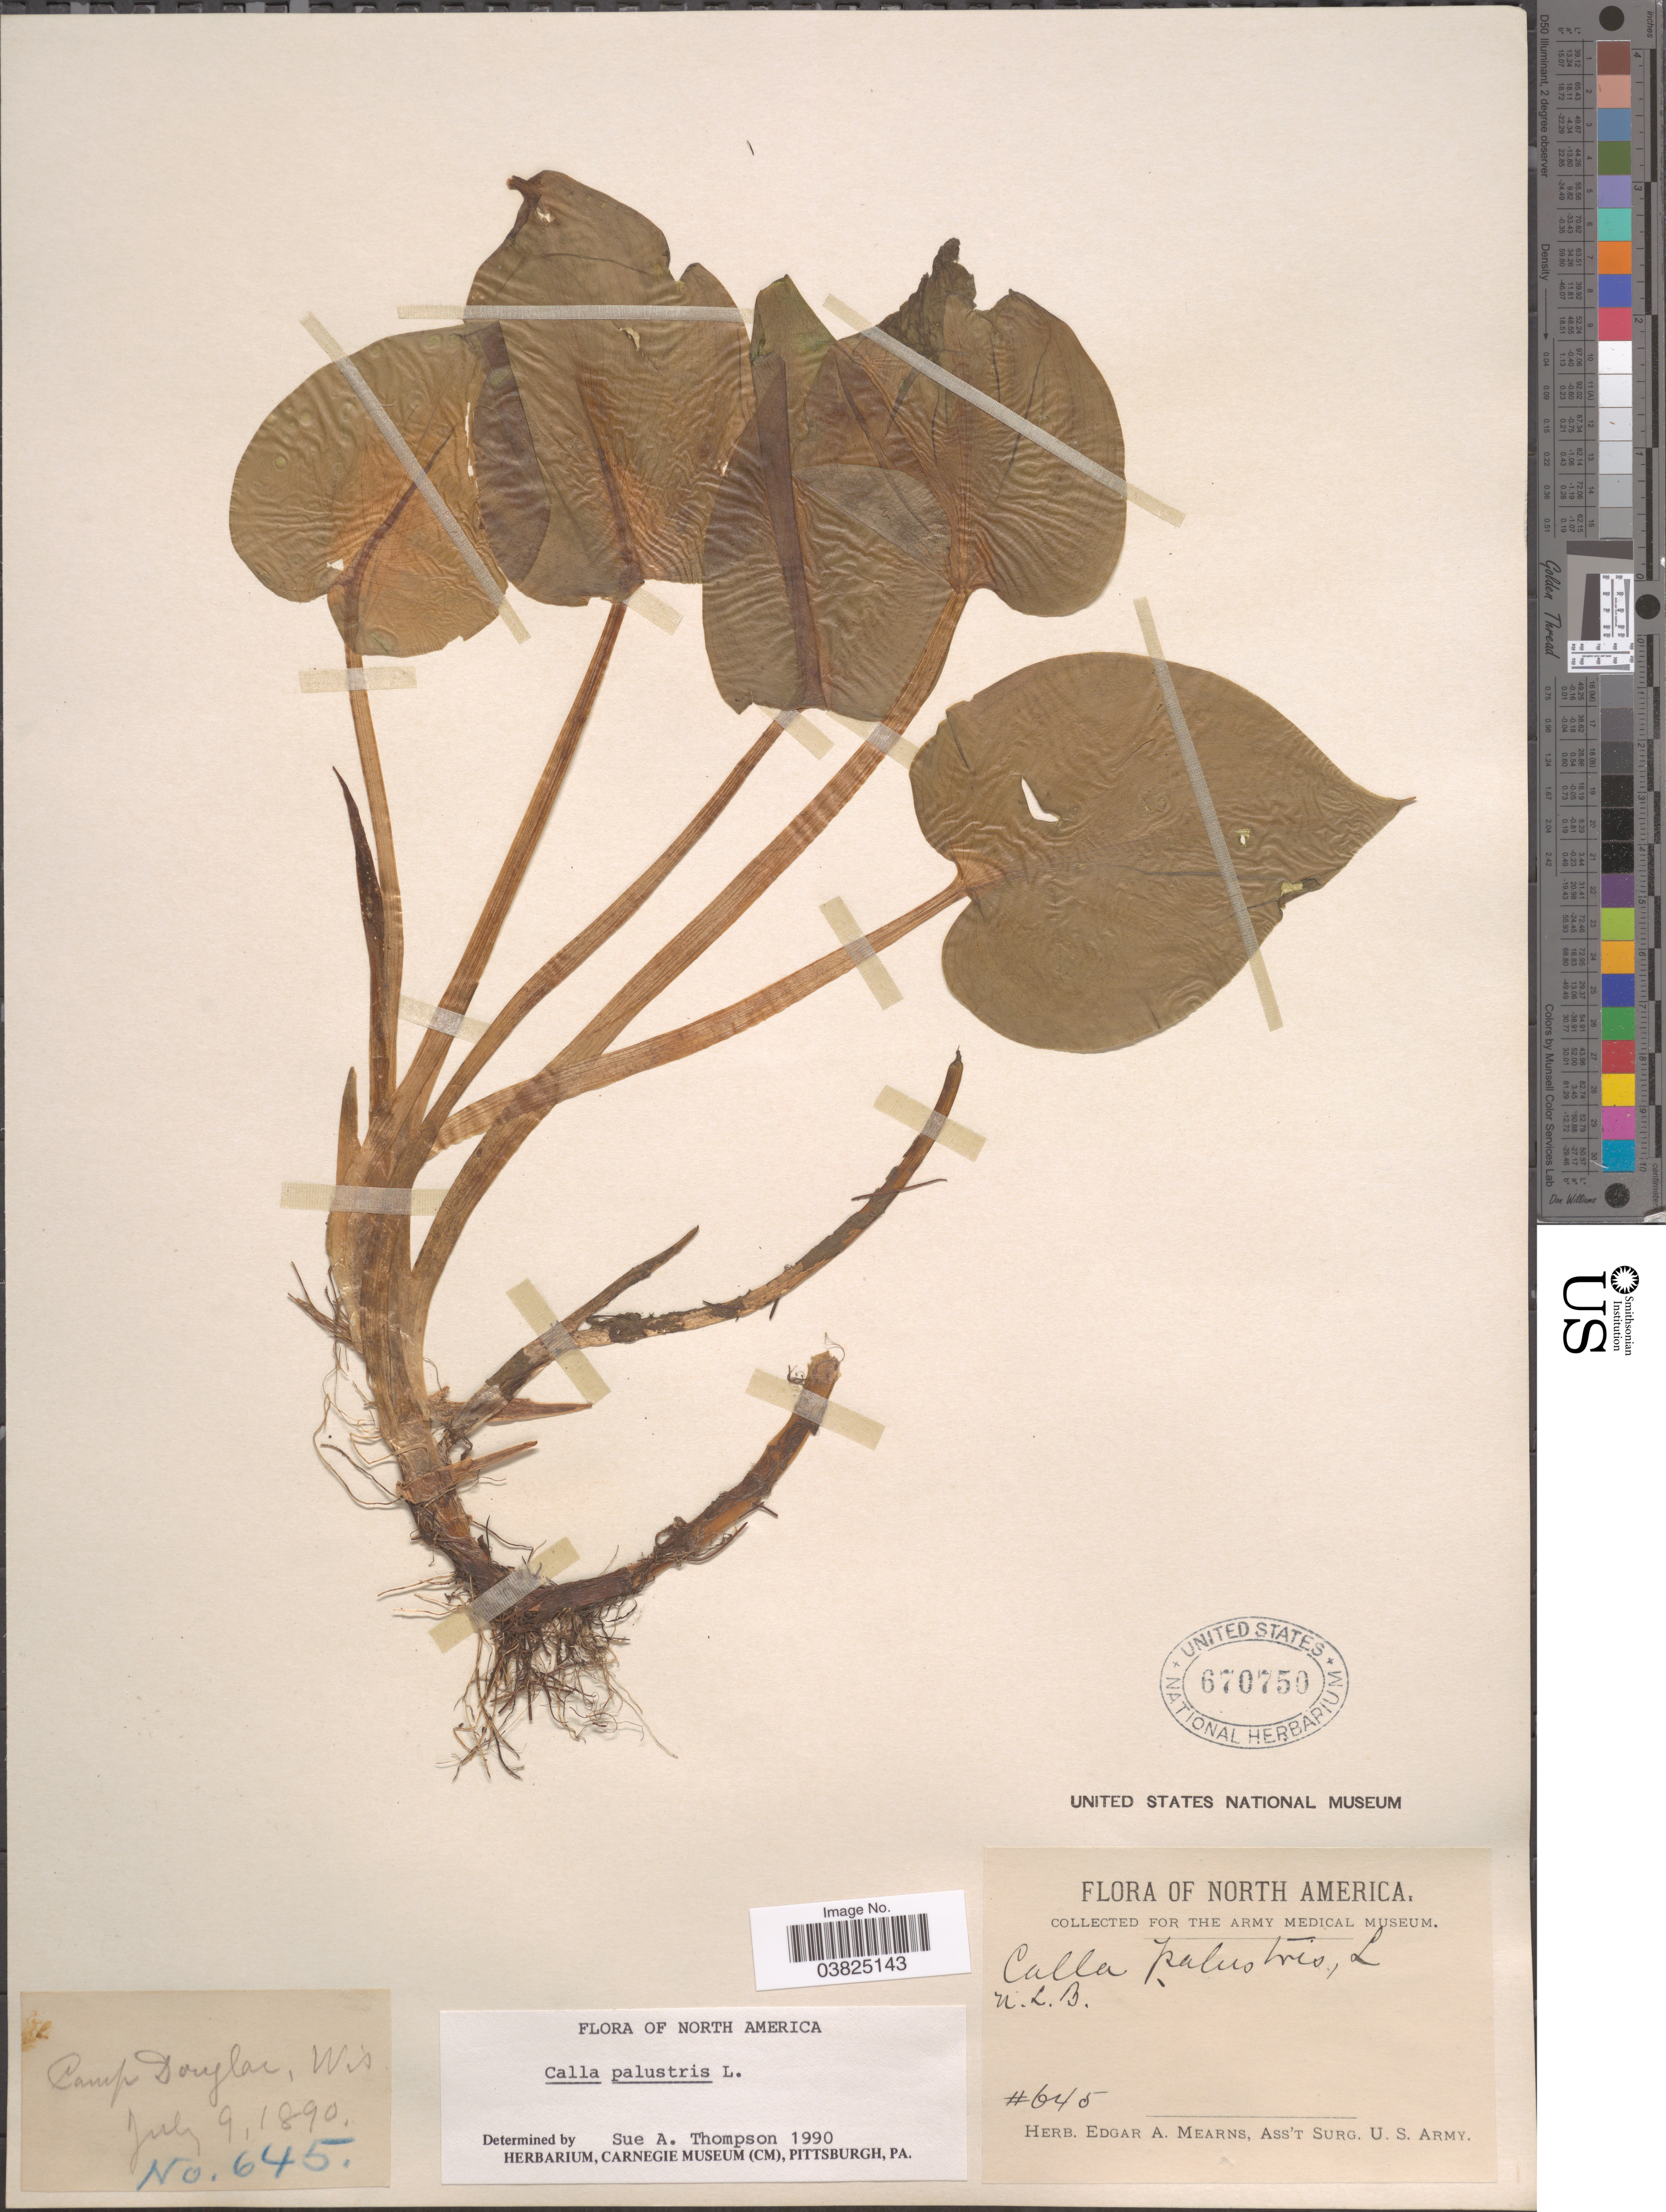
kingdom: Plantae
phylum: Tracheophyta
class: Liliopsida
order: Alismatales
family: Araceae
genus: Calla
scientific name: Calla palustris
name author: L.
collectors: ex herb. Edgar A. Mearns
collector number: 645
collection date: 1890-07-09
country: United States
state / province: Wisconsin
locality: Camp Douglas.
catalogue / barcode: US 670750